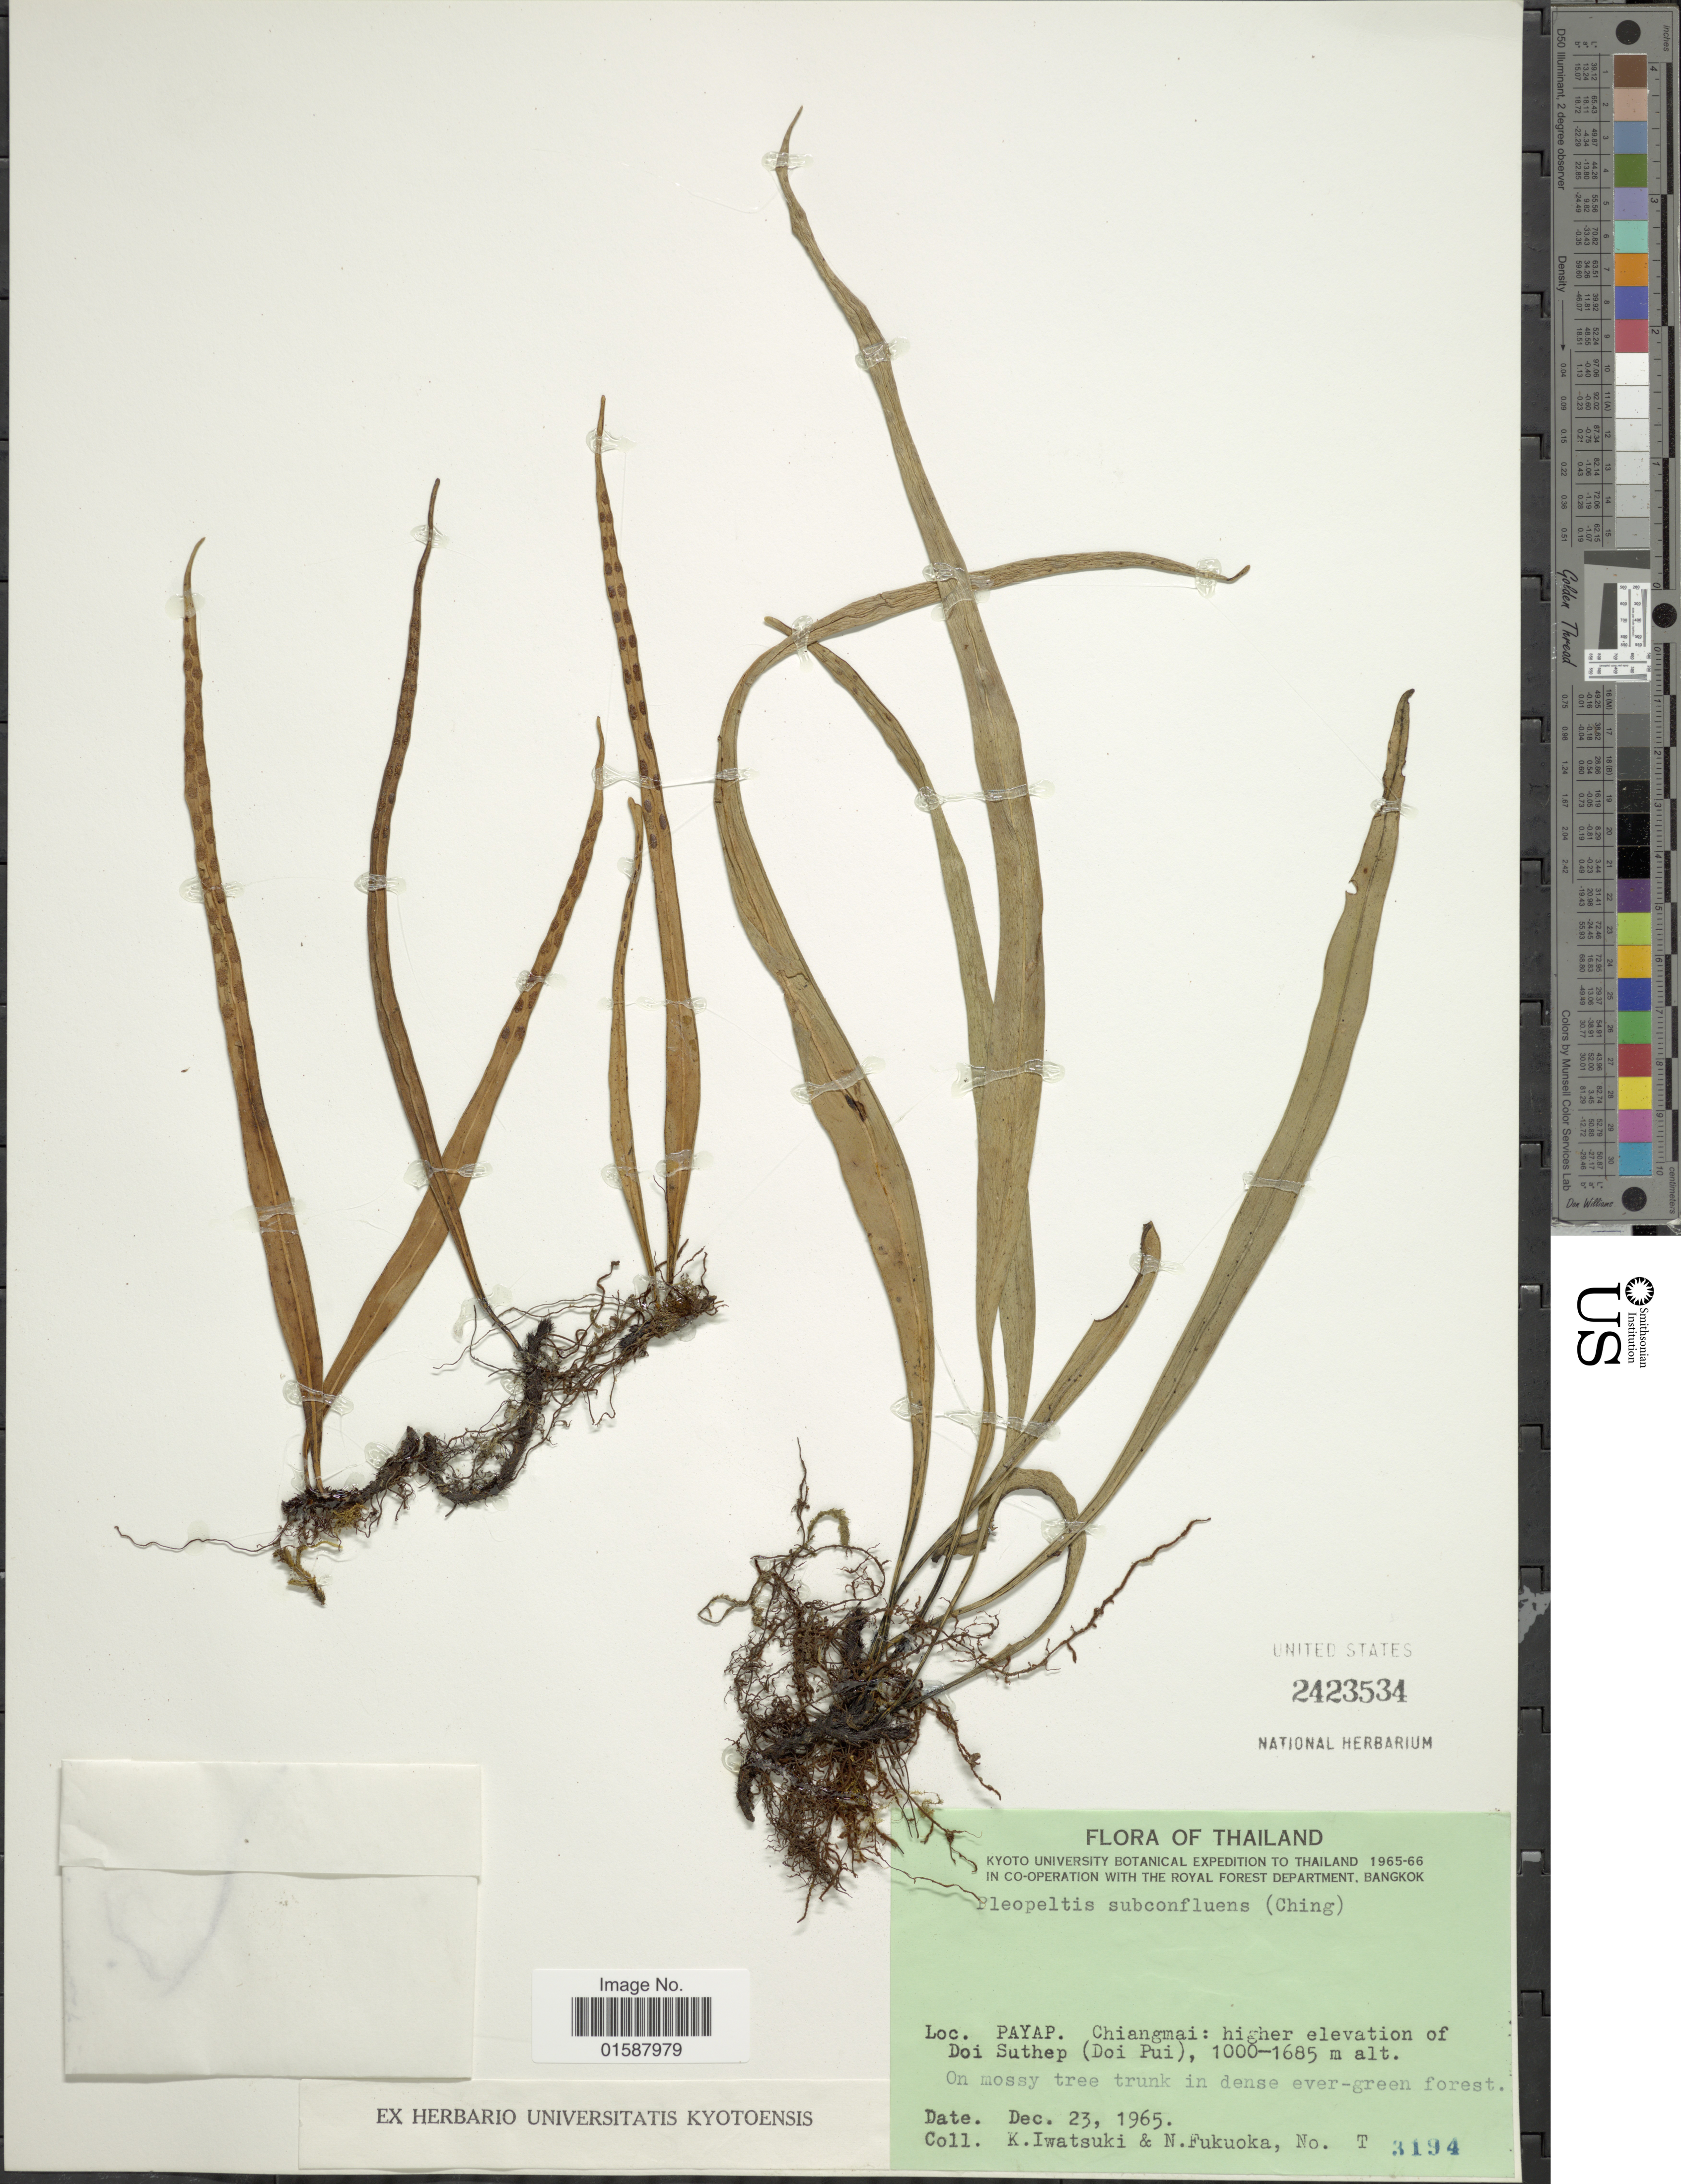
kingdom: Plantae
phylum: Tracheophyta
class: Polypodiopsida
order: Polypodiales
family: Polypodiaceae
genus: Lepisorus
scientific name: Lepisorus subconfluens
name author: Ching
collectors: K. Iwatsuki & N. Fukuoka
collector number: T3194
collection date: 1965-12-23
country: Thailand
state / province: Chiang Mai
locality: Payap. higher elevation of Doi Suthep (Doi Pui)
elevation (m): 1000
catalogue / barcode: US 2423534